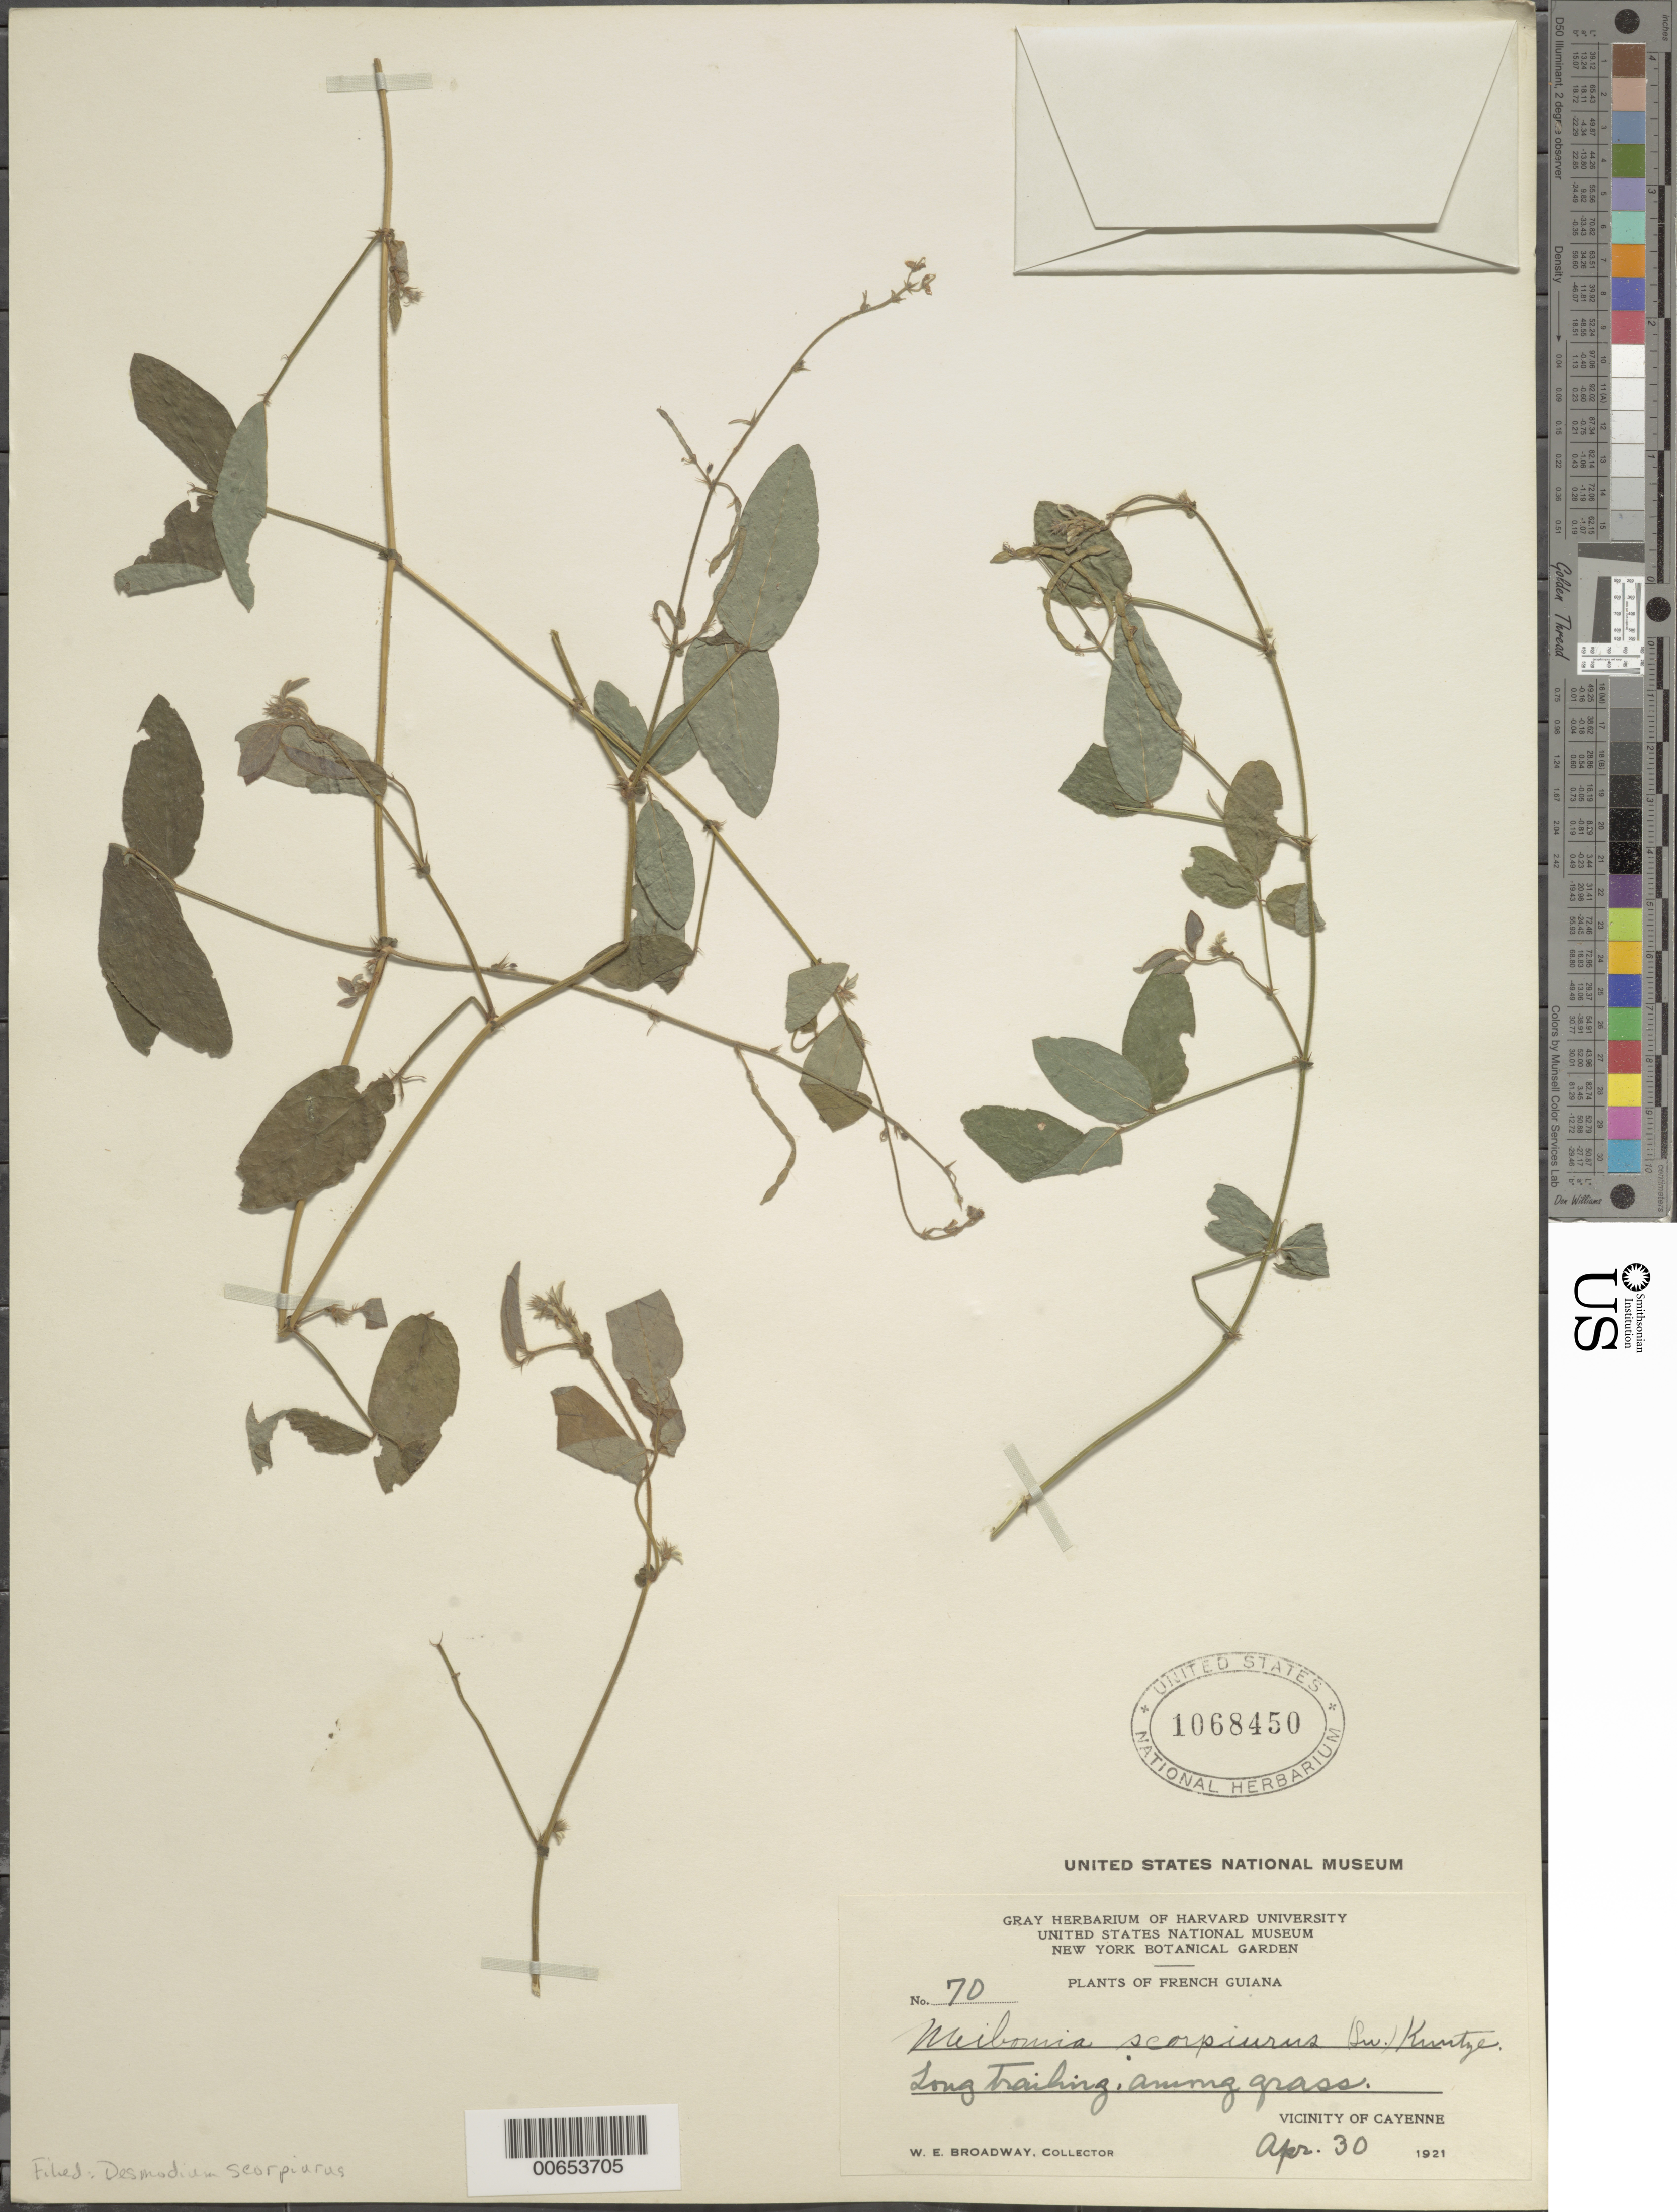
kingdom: Plantae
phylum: Tracheophyta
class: Magnoliopsida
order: Fabales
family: Fabaceae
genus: Desmodium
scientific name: Desmodium scorpiurus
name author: (Sw.) Desv. ex DC.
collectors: W. E. Broadway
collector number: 70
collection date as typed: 30-Apr-21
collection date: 1921-04-30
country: French Guiana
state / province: Cayenne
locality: Cayenne, vic.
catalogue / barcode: US 1068450